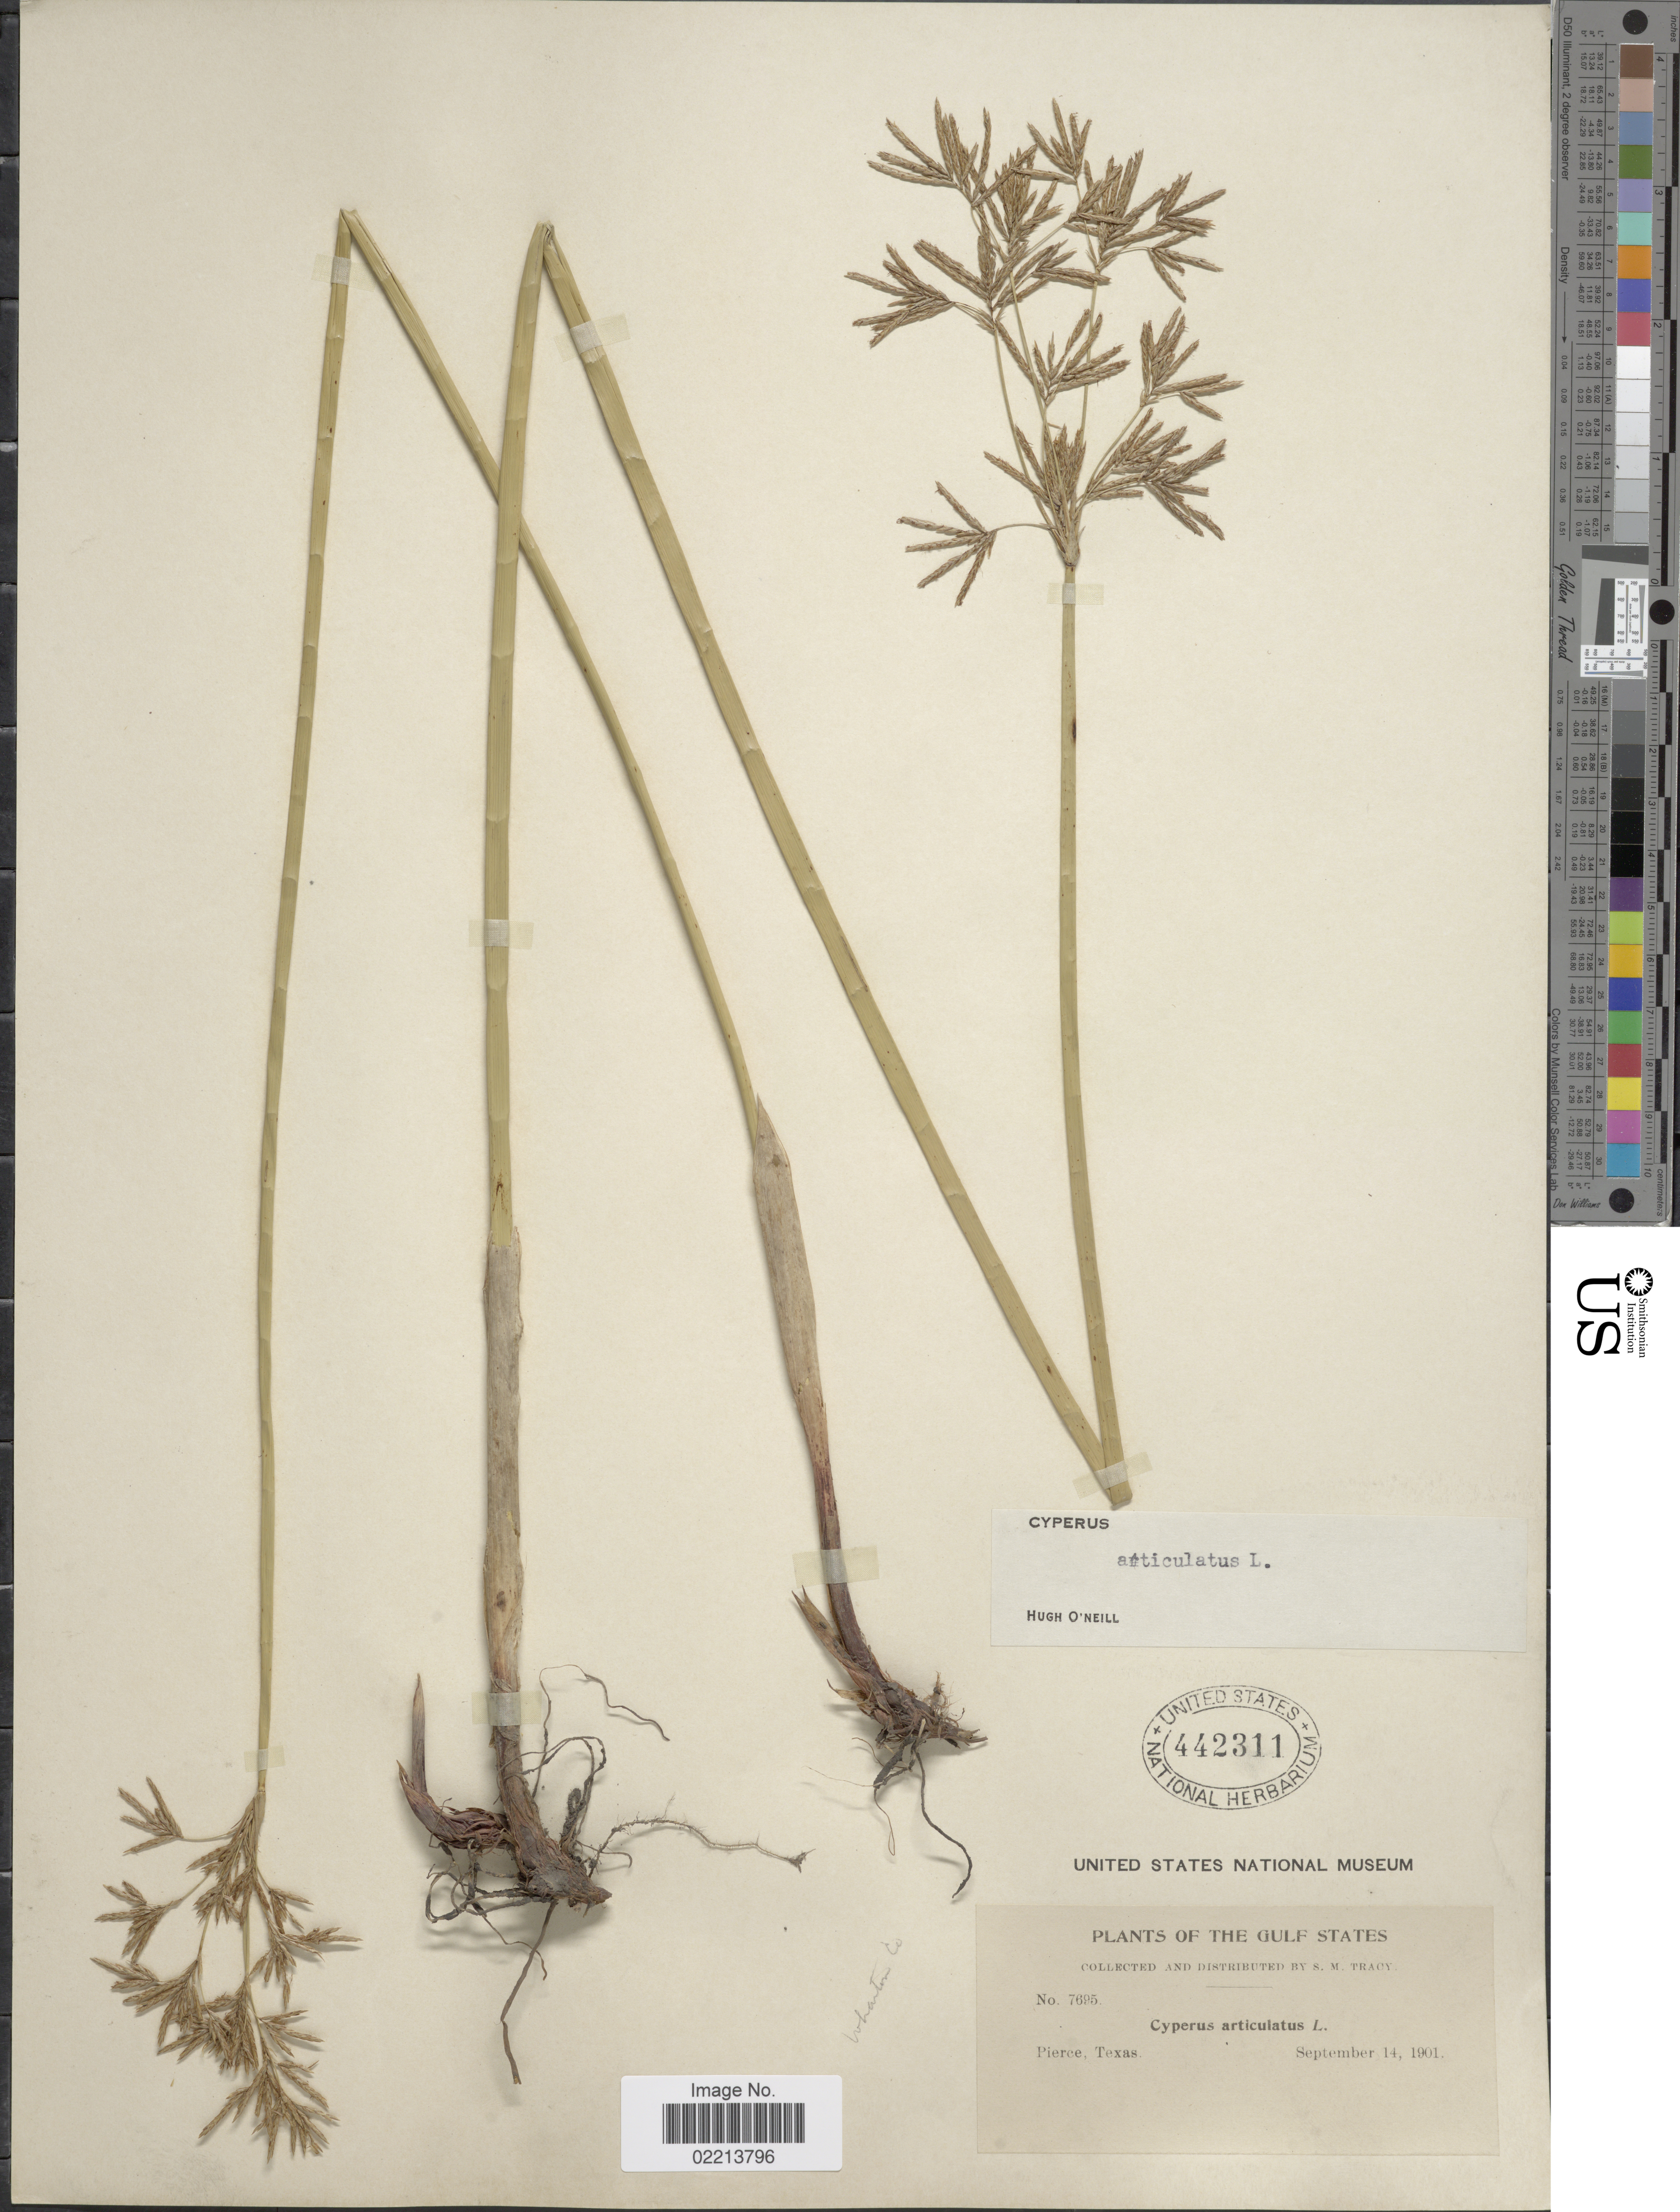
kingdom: Plantae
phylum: Tracheophyta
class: Liliopsida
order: Poales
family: Cyperaceae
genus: Cyperus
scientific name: Cyperus articulatus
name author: L.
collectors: S. M. Tracy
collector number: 7695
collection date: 1901-09-14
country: United States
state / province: Texas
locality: Gulf States, Pierce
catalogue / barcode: US 442311